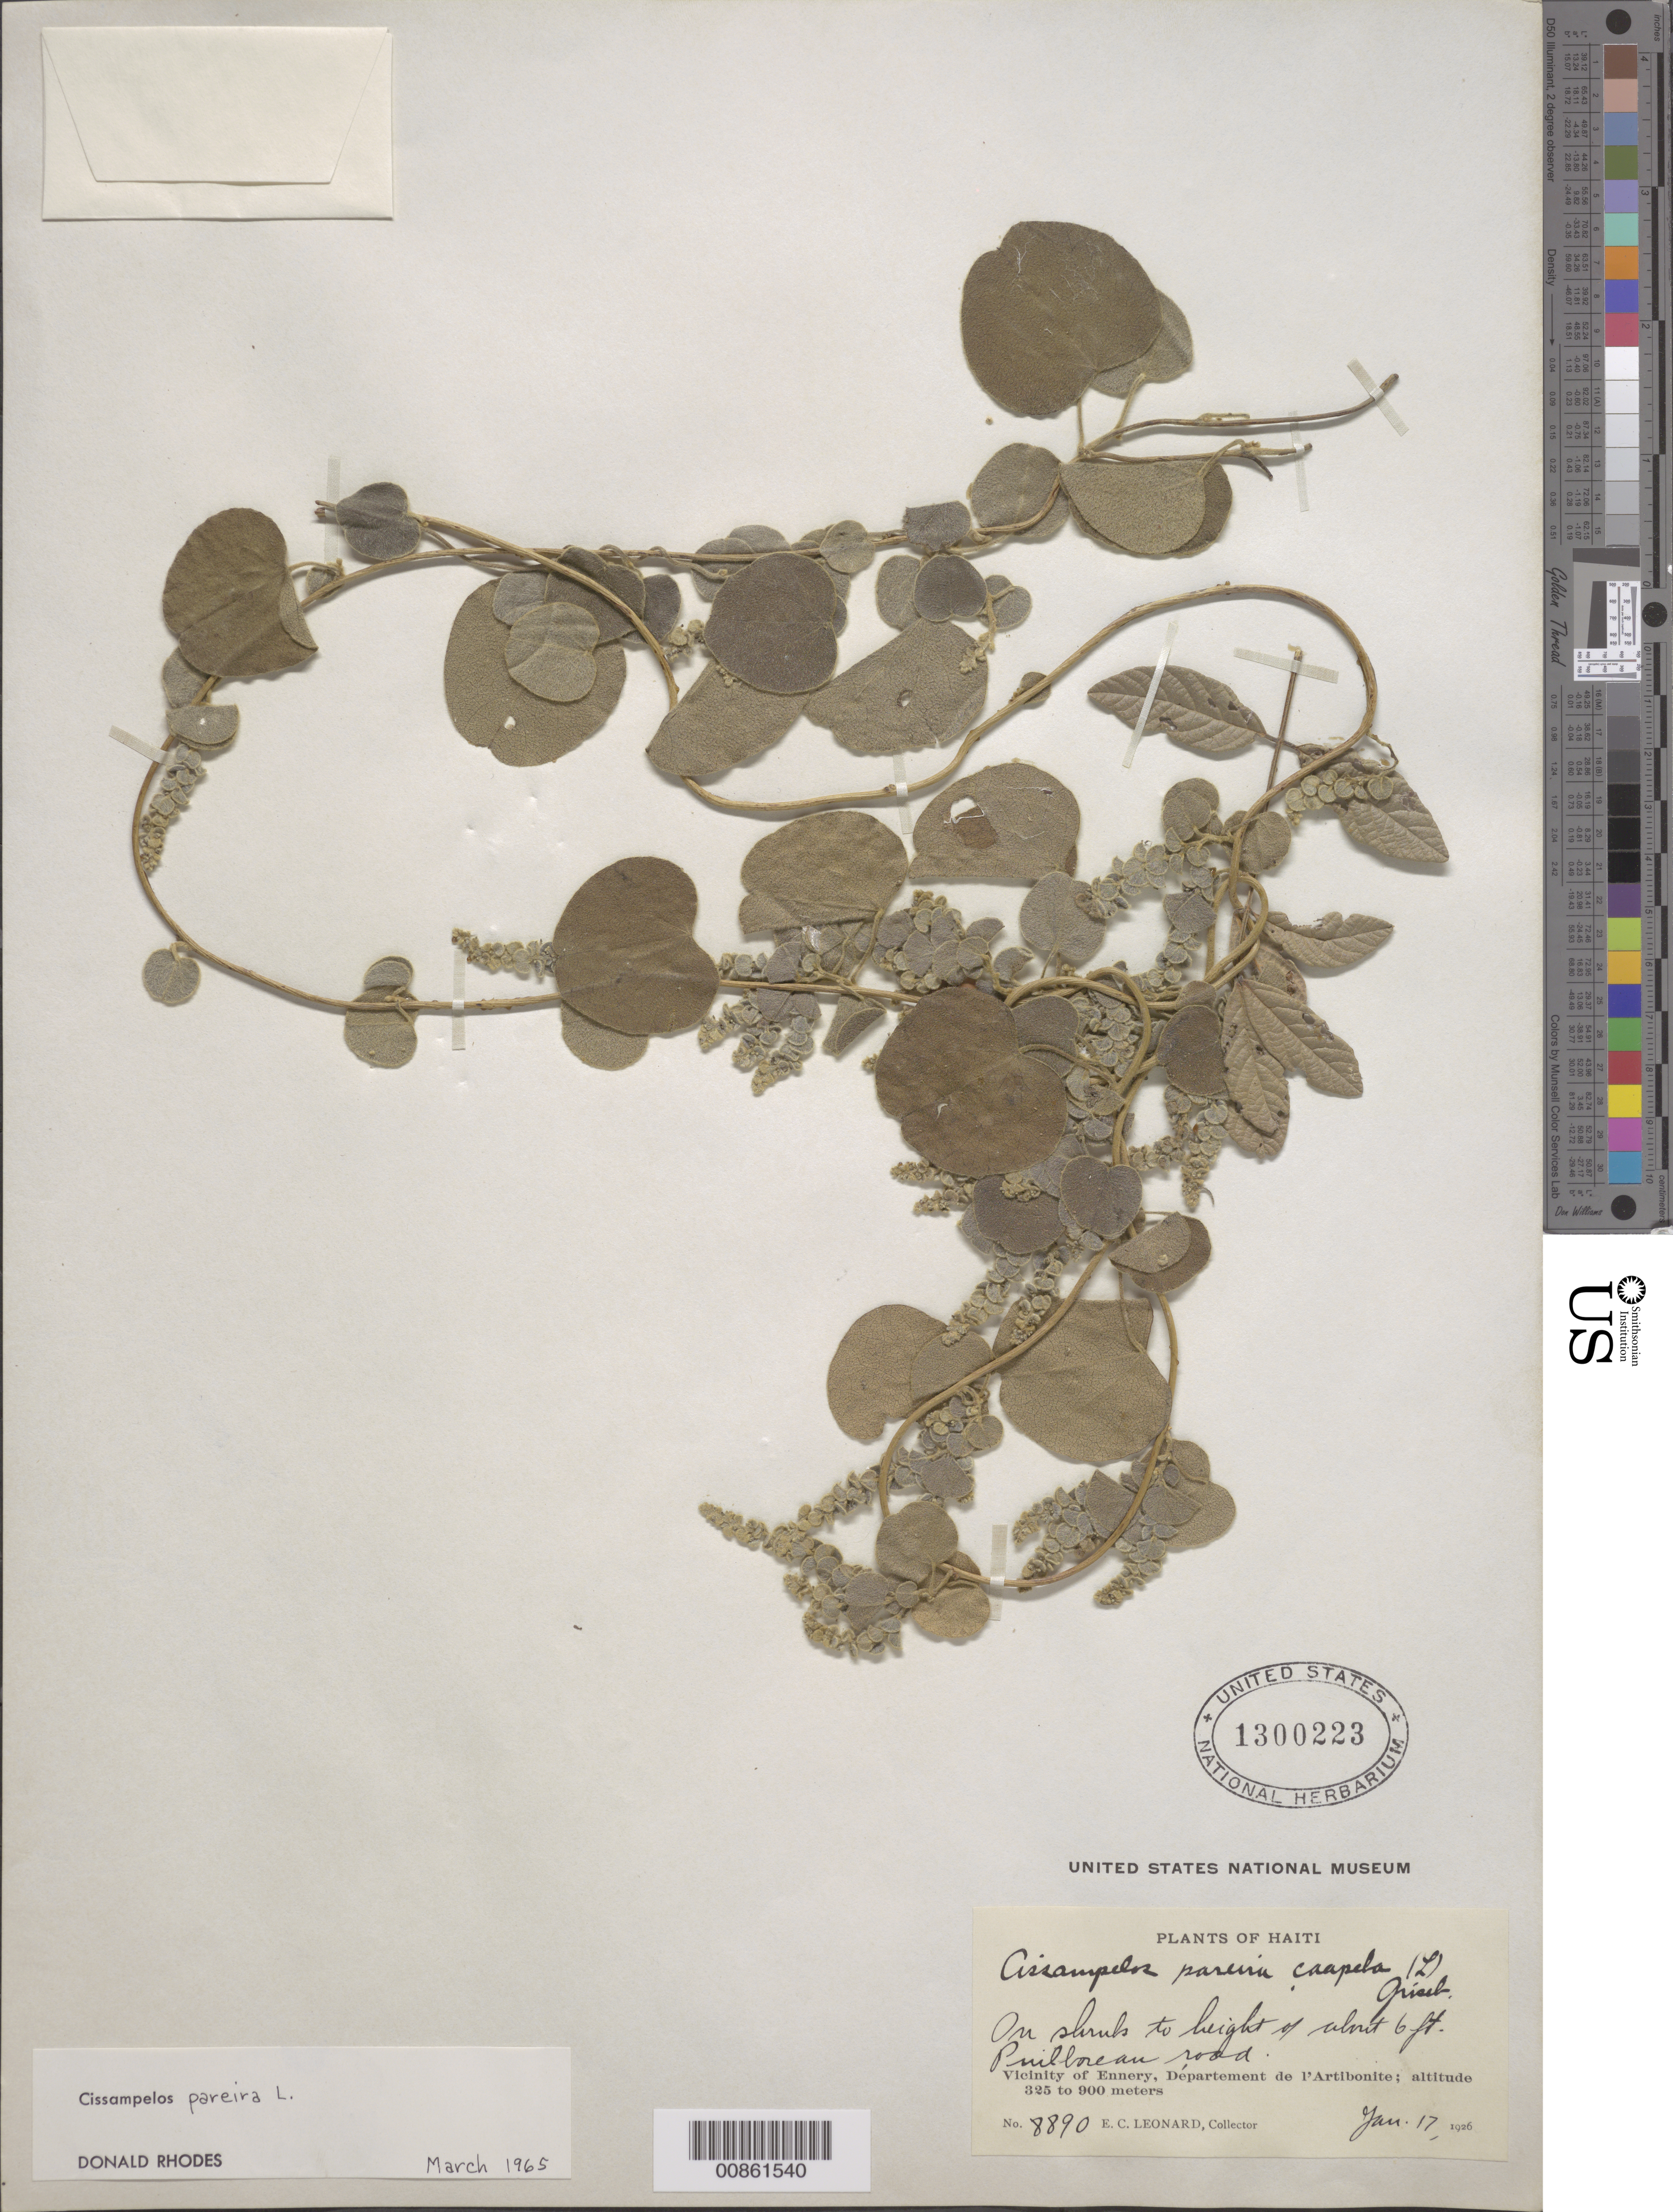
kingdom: Plantae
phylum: Tracheophyta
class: Magnoliopsida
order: Ranunculales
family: Menispermaceae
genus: Cissampelos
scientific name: Cissampelos pareira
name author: L.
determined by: Rhodes, D.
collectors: E. C. Leonard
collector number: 8890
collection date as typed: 17 Jan 1926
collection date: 1926-01-17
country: Haiti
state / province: Artibonite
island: Hispaniola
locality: Vicinity of Ennery. Puilboreau road.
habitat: On shrubs to height of about 6 ft.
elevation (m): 325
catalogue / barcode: US 1300223